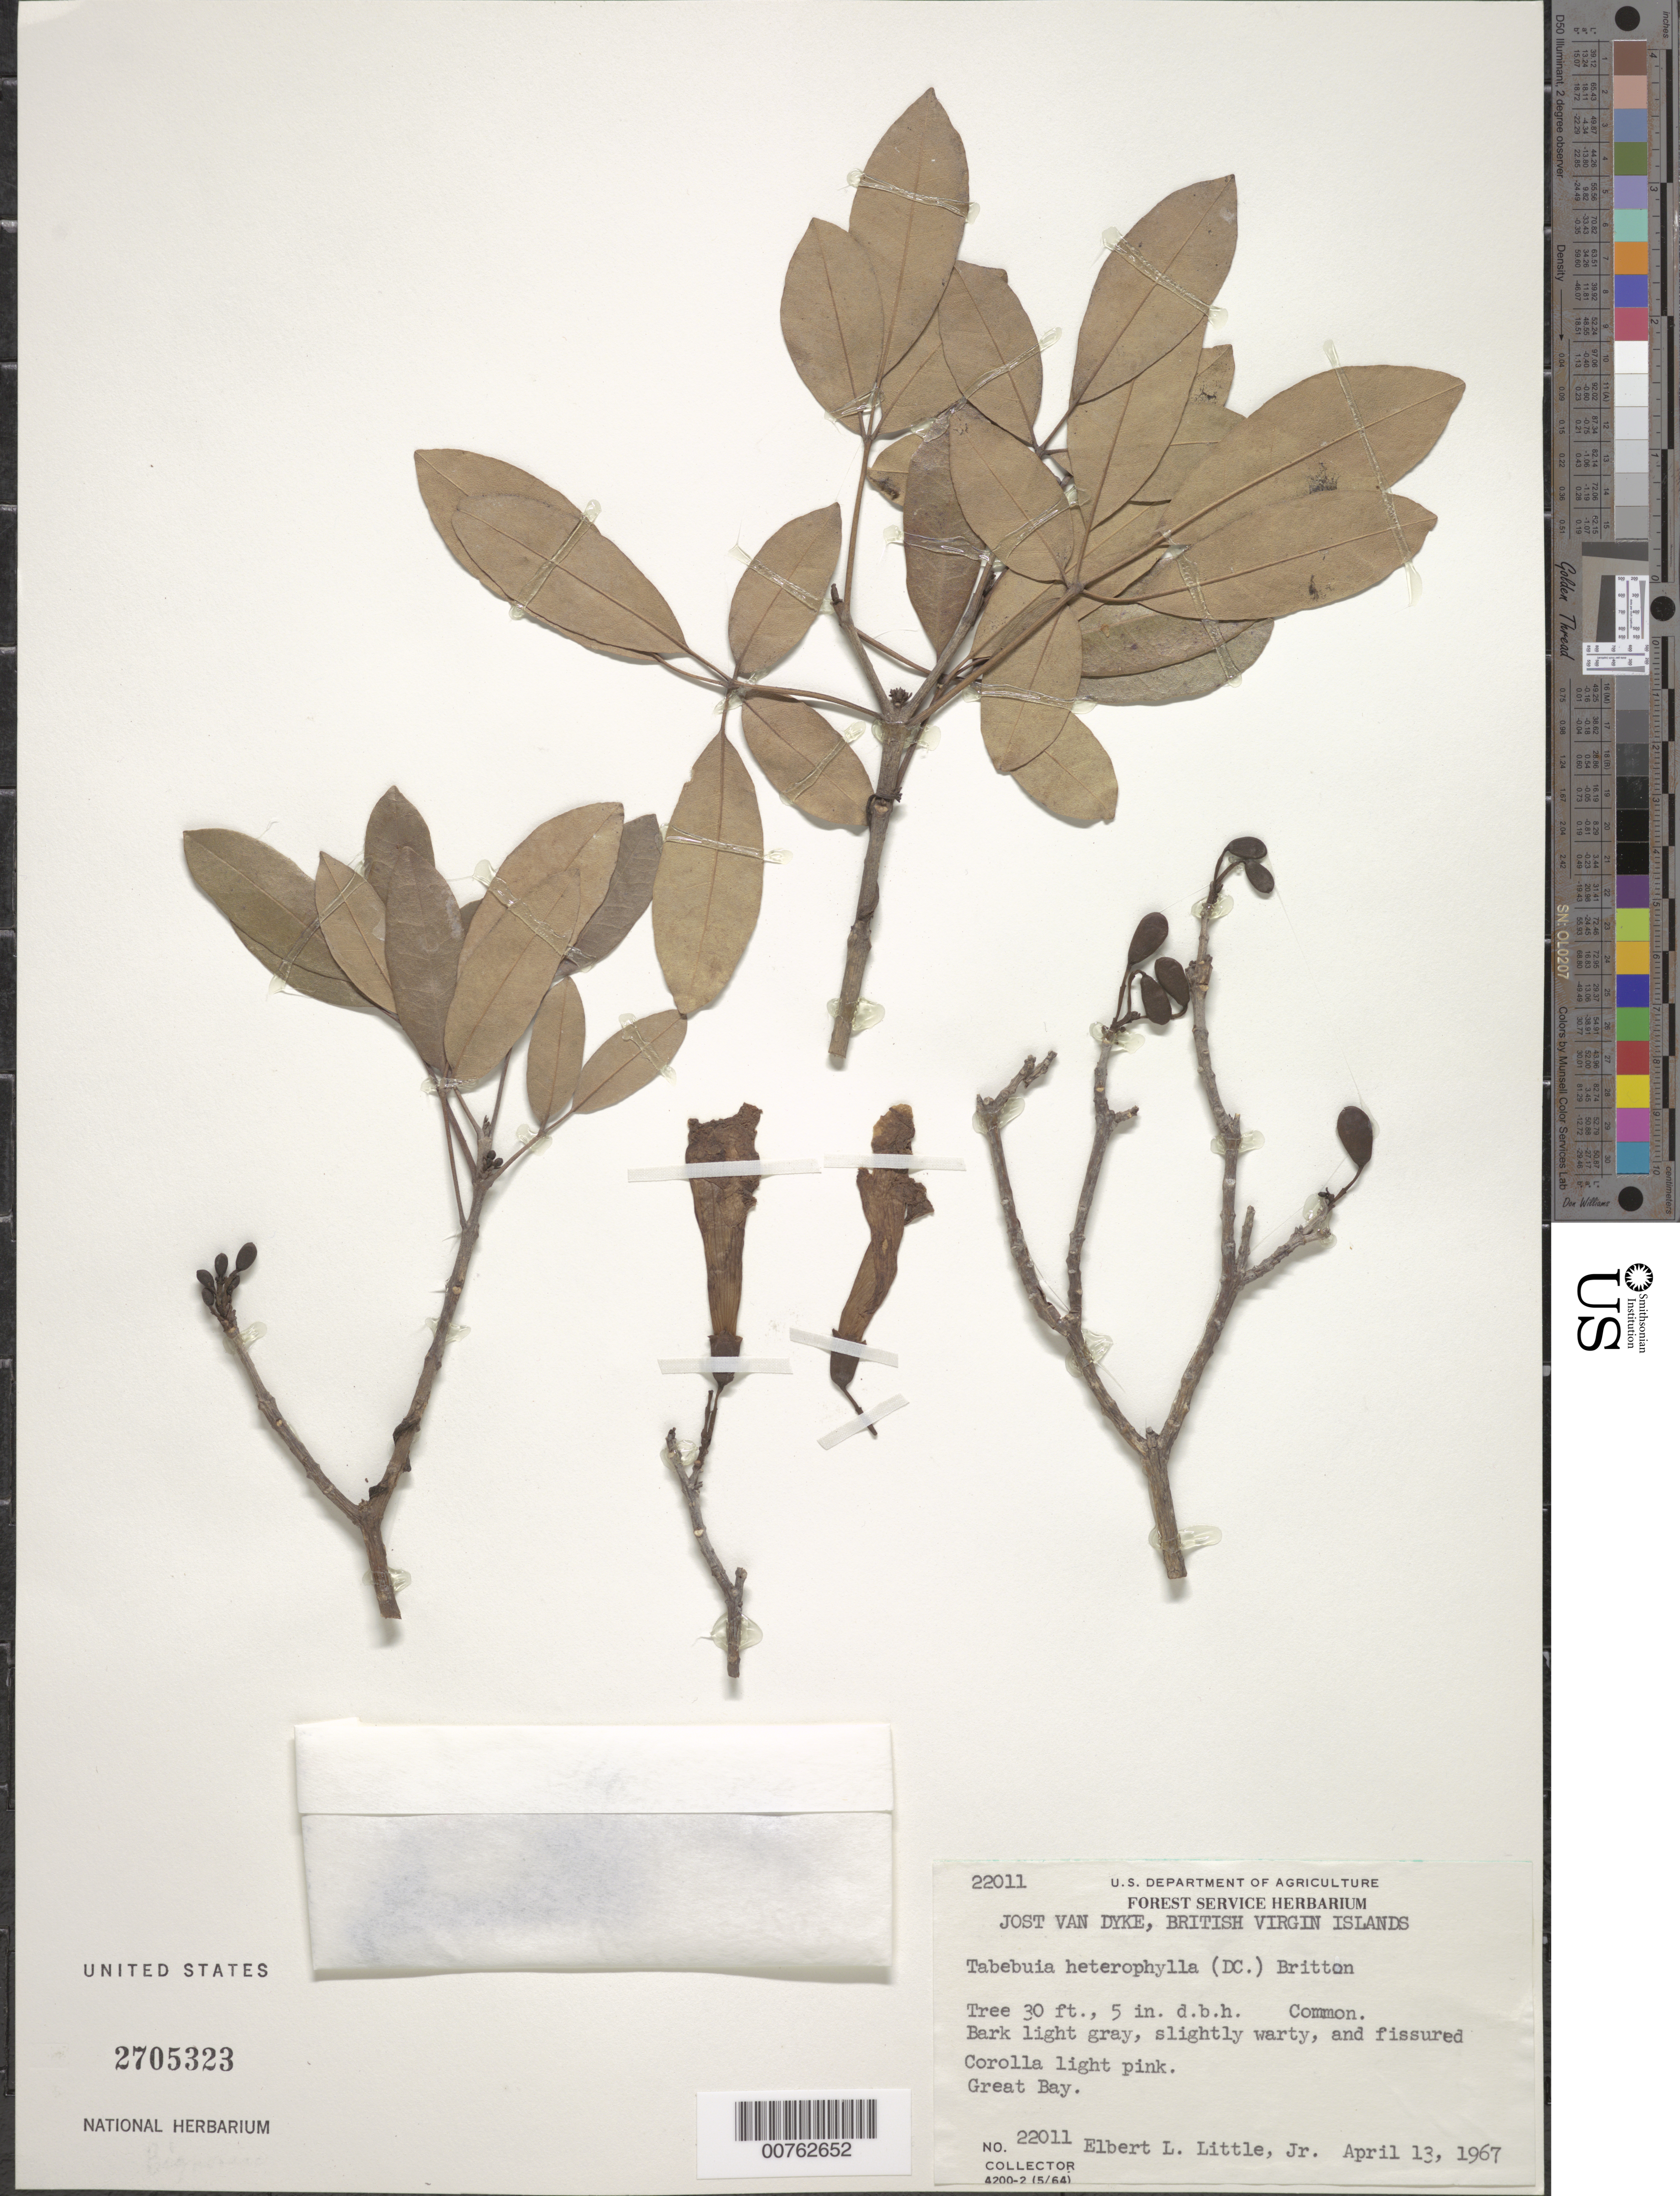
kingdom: Plantae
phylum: Tracheophyta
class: Magnoliopsida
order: Lamiales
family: Bignoniaceae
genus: Tabebuia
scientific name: Tabebuia heterophylla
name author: (DC.) Britton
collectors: E. L. Little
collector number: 22011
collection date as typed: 13 Apr 1967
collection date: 1967-04-13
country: British Virgin Islands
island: Jost Van Dyke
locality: Great Bay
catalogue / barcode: US 2705323